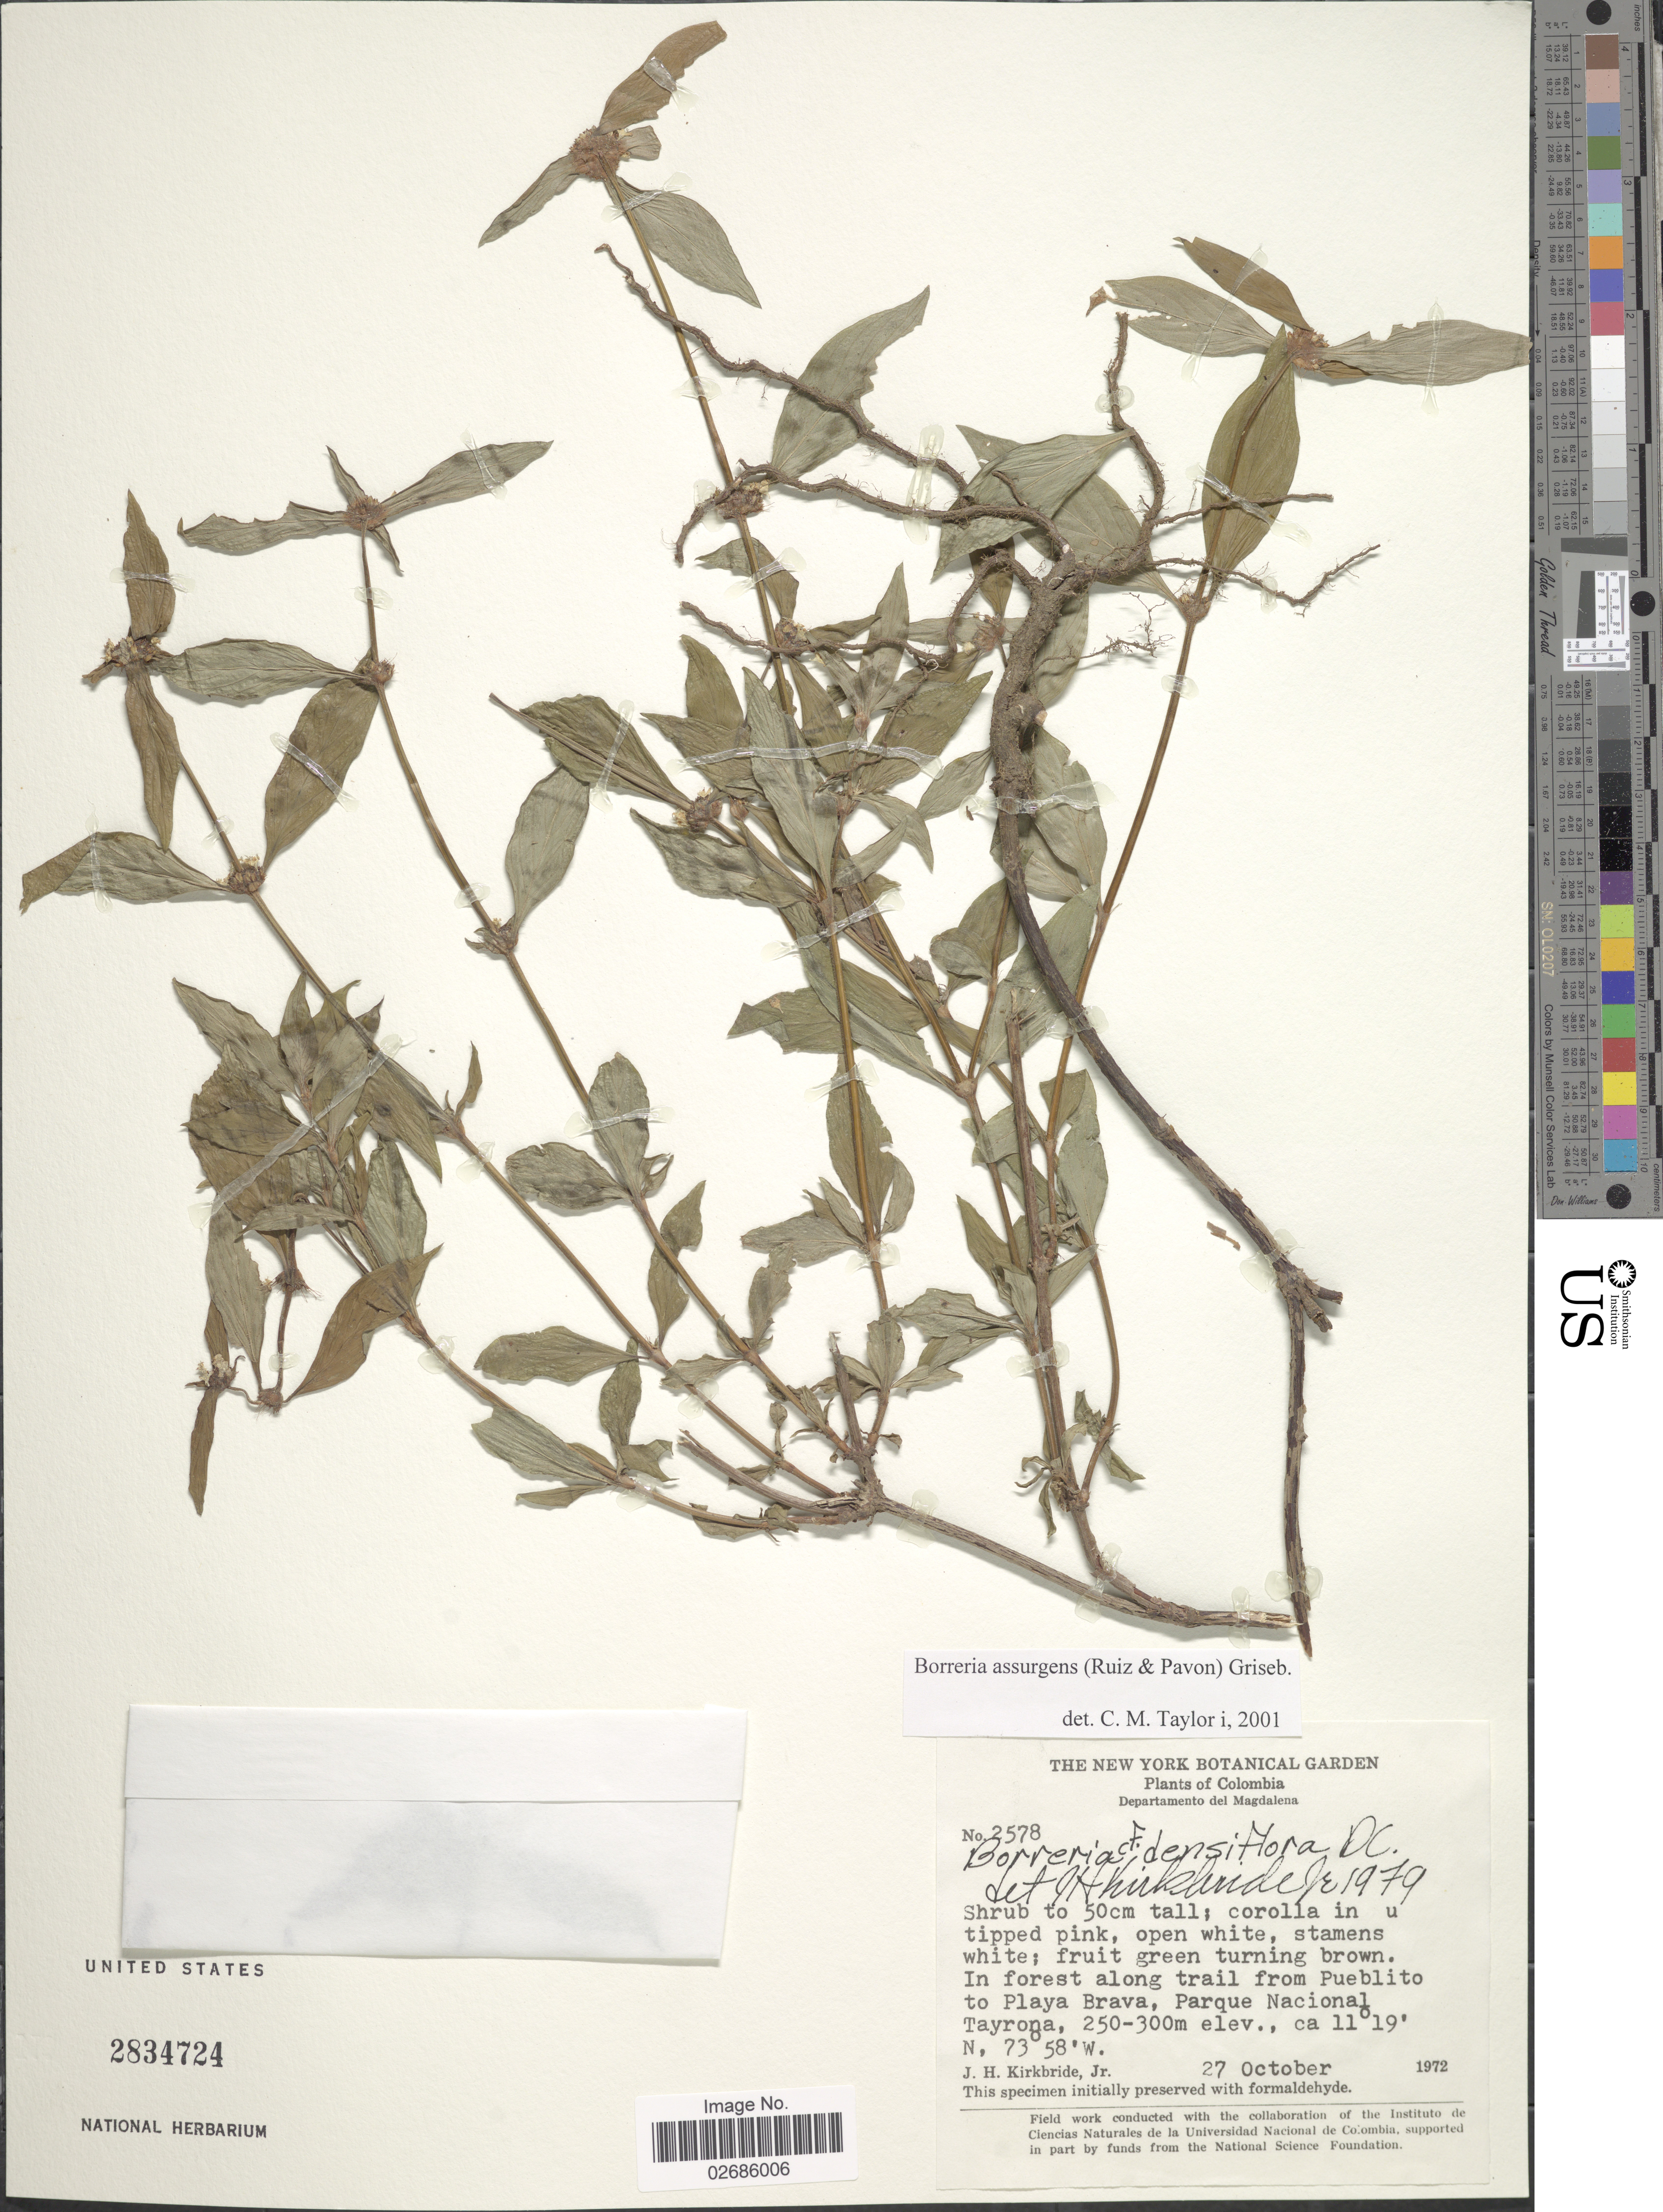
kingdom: Plantae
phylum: Tracheophyta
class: Magnoliopsida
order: Gentianales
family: Rubiaceae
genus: Borreria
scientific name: Borreria assurgens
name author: (Ruiz & Pav.) Griseb.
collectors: J. H. Kirkbride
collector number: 2578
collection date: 1972-10-27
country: Colombia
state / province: Magdalena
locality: Departamento del Magdalena. In forest along trail from Pueblito to Playa Brava, Parque Nacional Tayrona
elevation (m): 250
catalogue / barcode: US 2834724